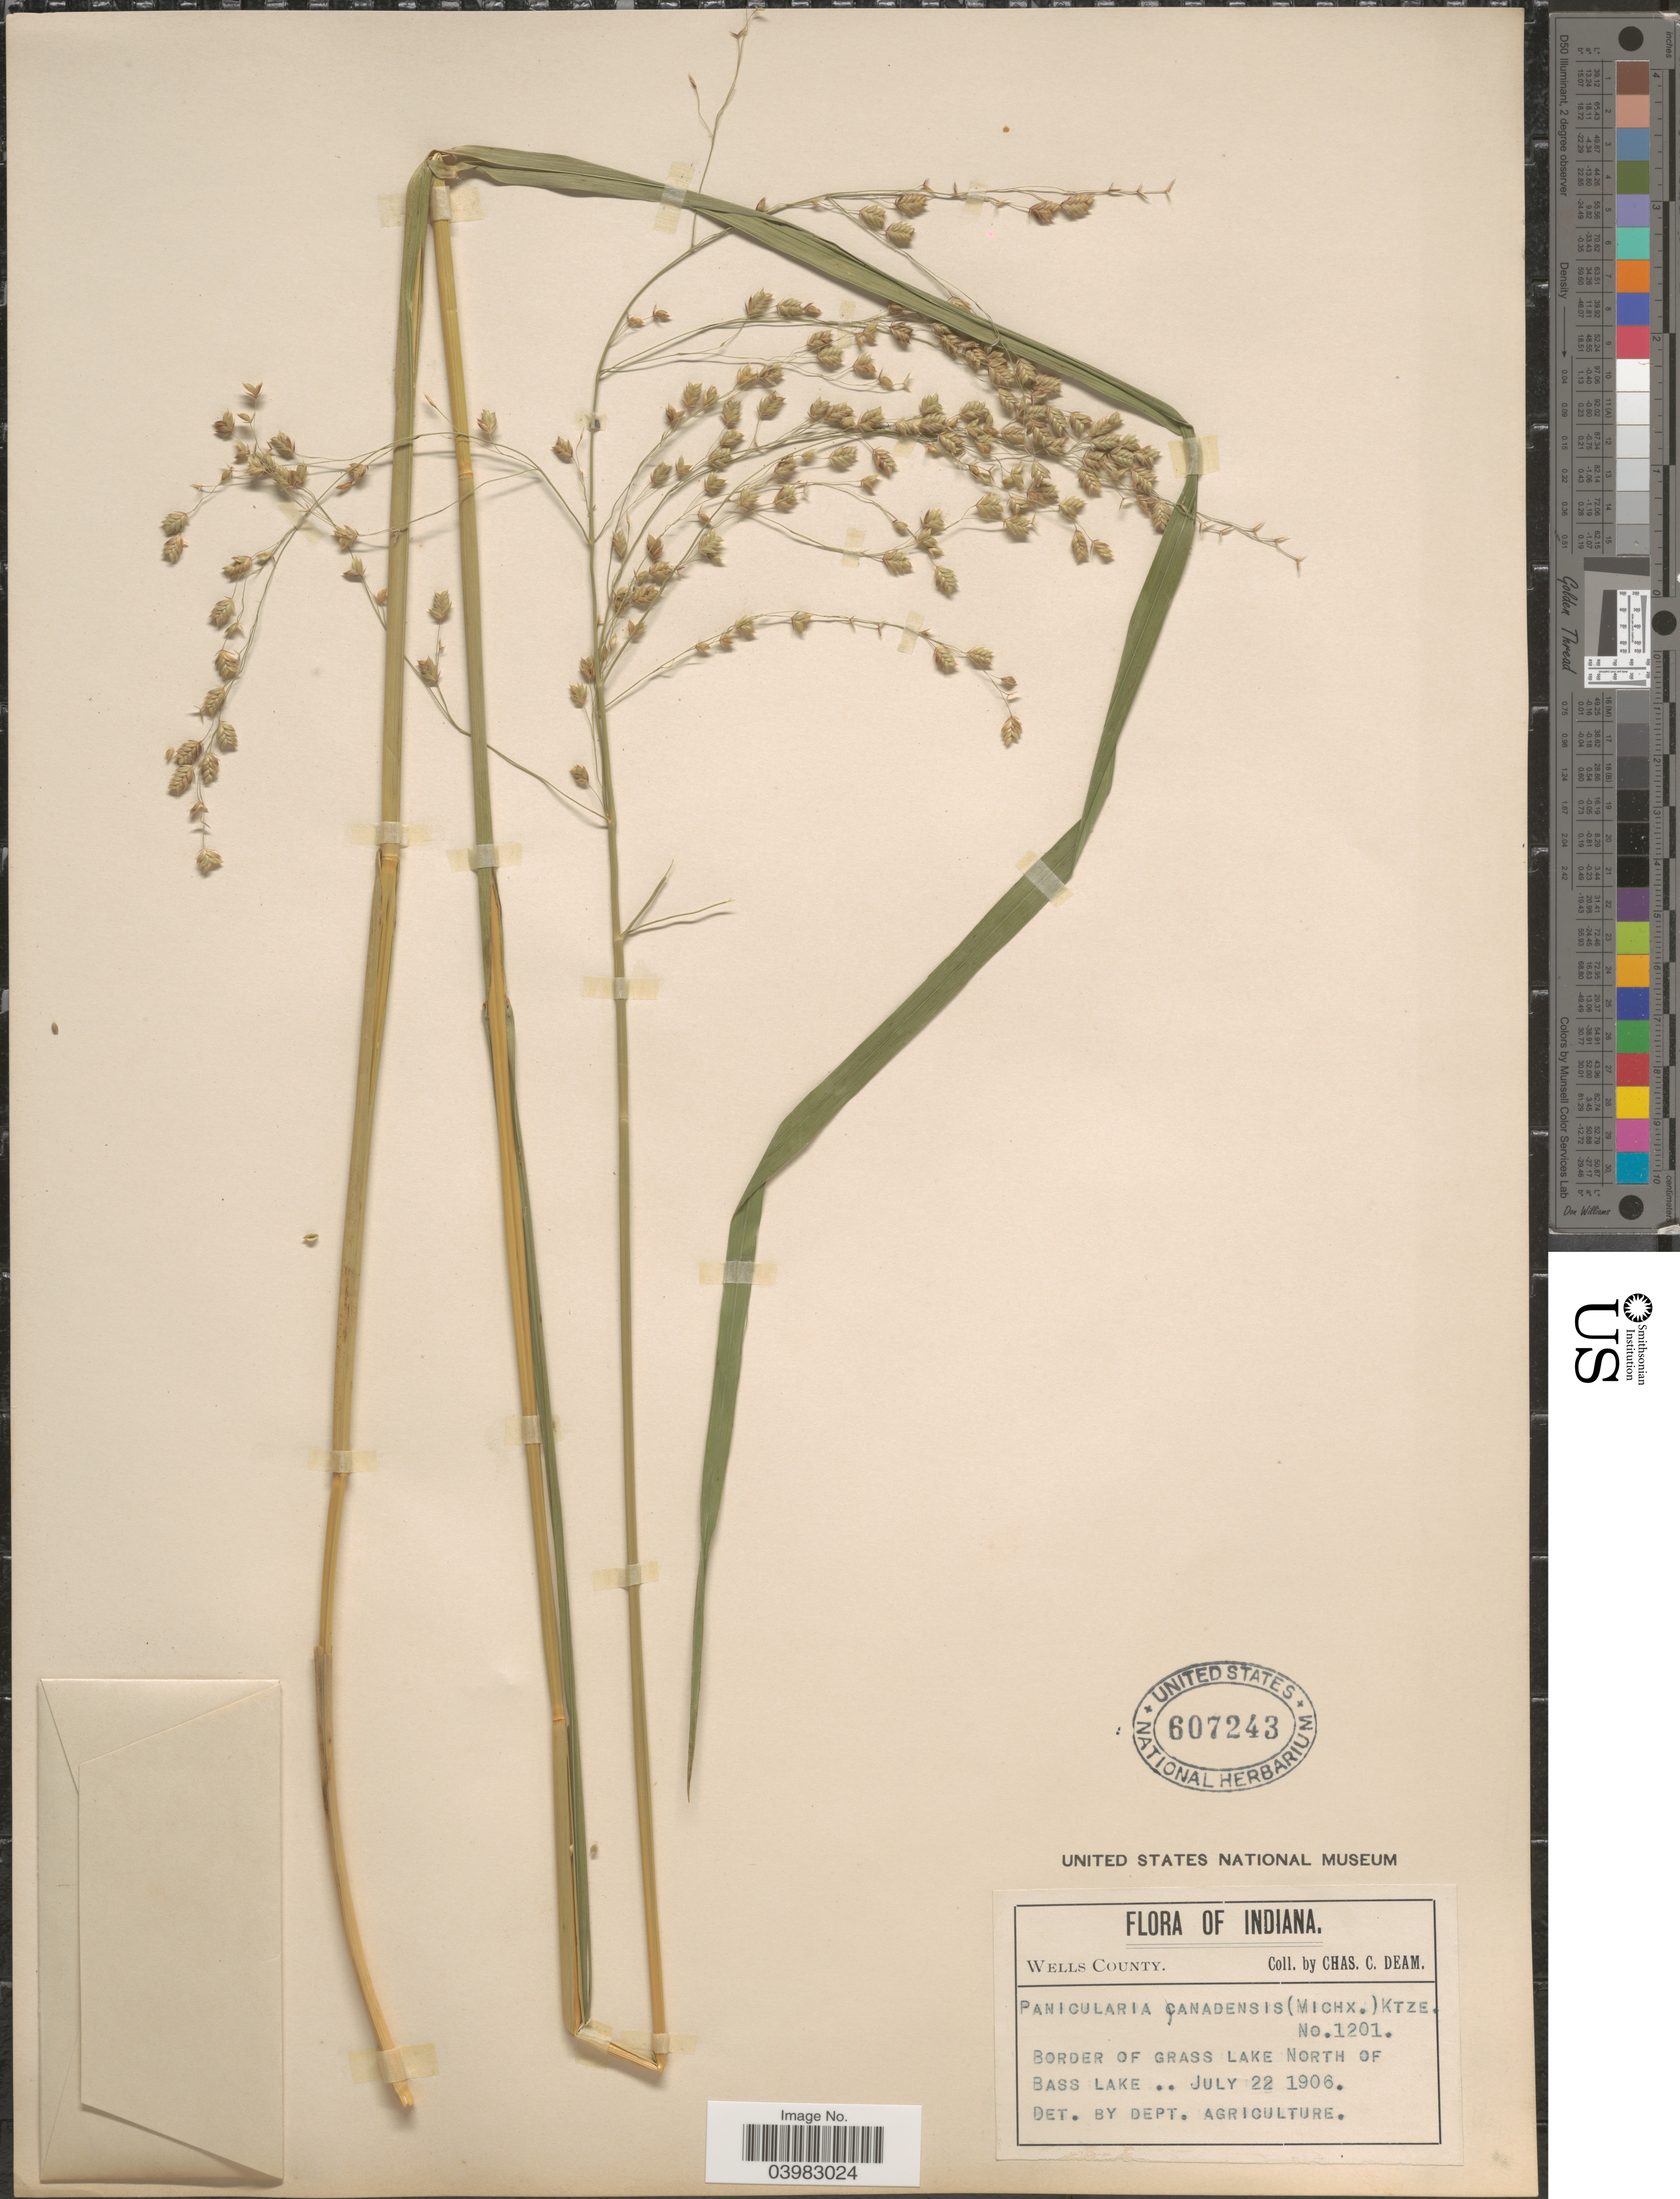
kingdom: Plantae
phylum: Tracheophyta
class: Liliopsida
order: Poales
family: Poaceae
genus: Glyceria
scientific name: Glyceria canadensis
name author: (Michx.) Trin.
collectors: C. C. Deam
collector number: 1201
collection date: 1906-07-22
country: United States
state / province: Indiana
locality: Wells County. Border of Grass Lake North of Bass Lake.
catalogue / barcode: US 607243